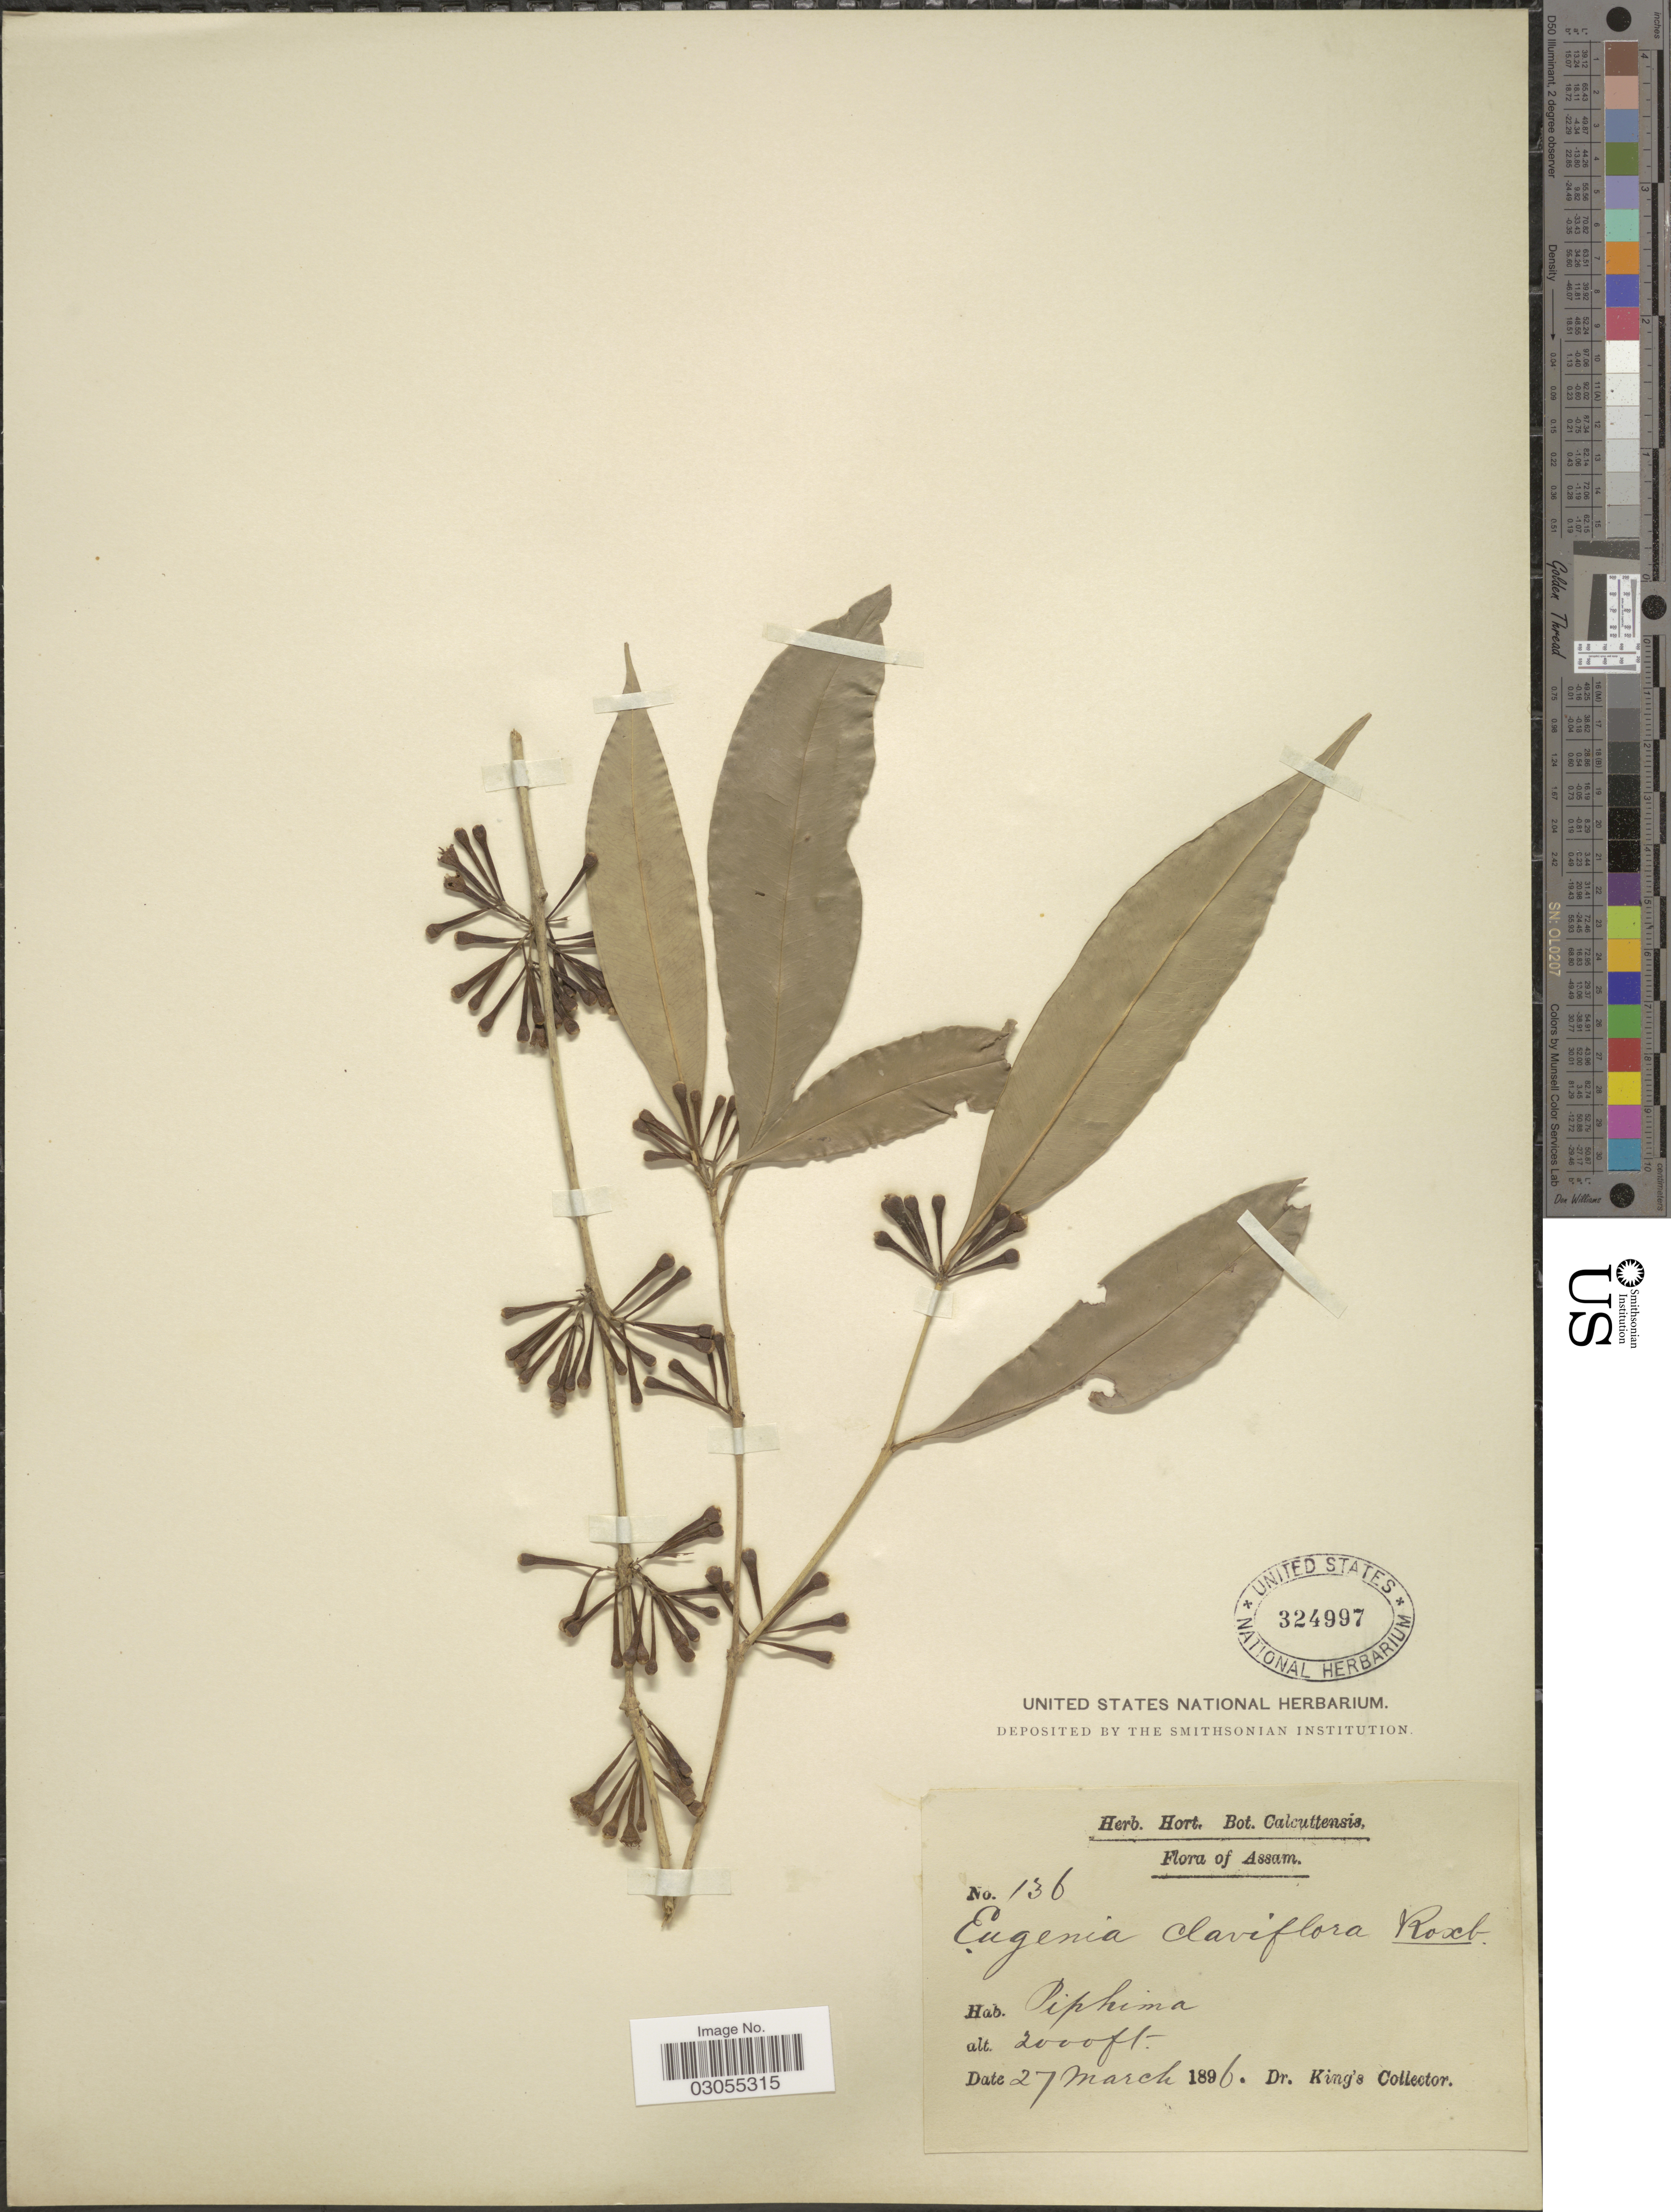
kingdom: Plantae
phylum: Tracheophyta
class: Magnoliopsida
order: Myrtales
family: Myrtaceae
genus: Syzygium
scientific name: Syzygium claviflorum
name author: (Roxb.) Wall. ex Steud.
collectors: Dr. King's collector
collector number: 136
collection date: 1896-03-27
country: India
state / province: Assam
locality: Piphima.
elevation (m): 610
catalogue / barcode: US 324997